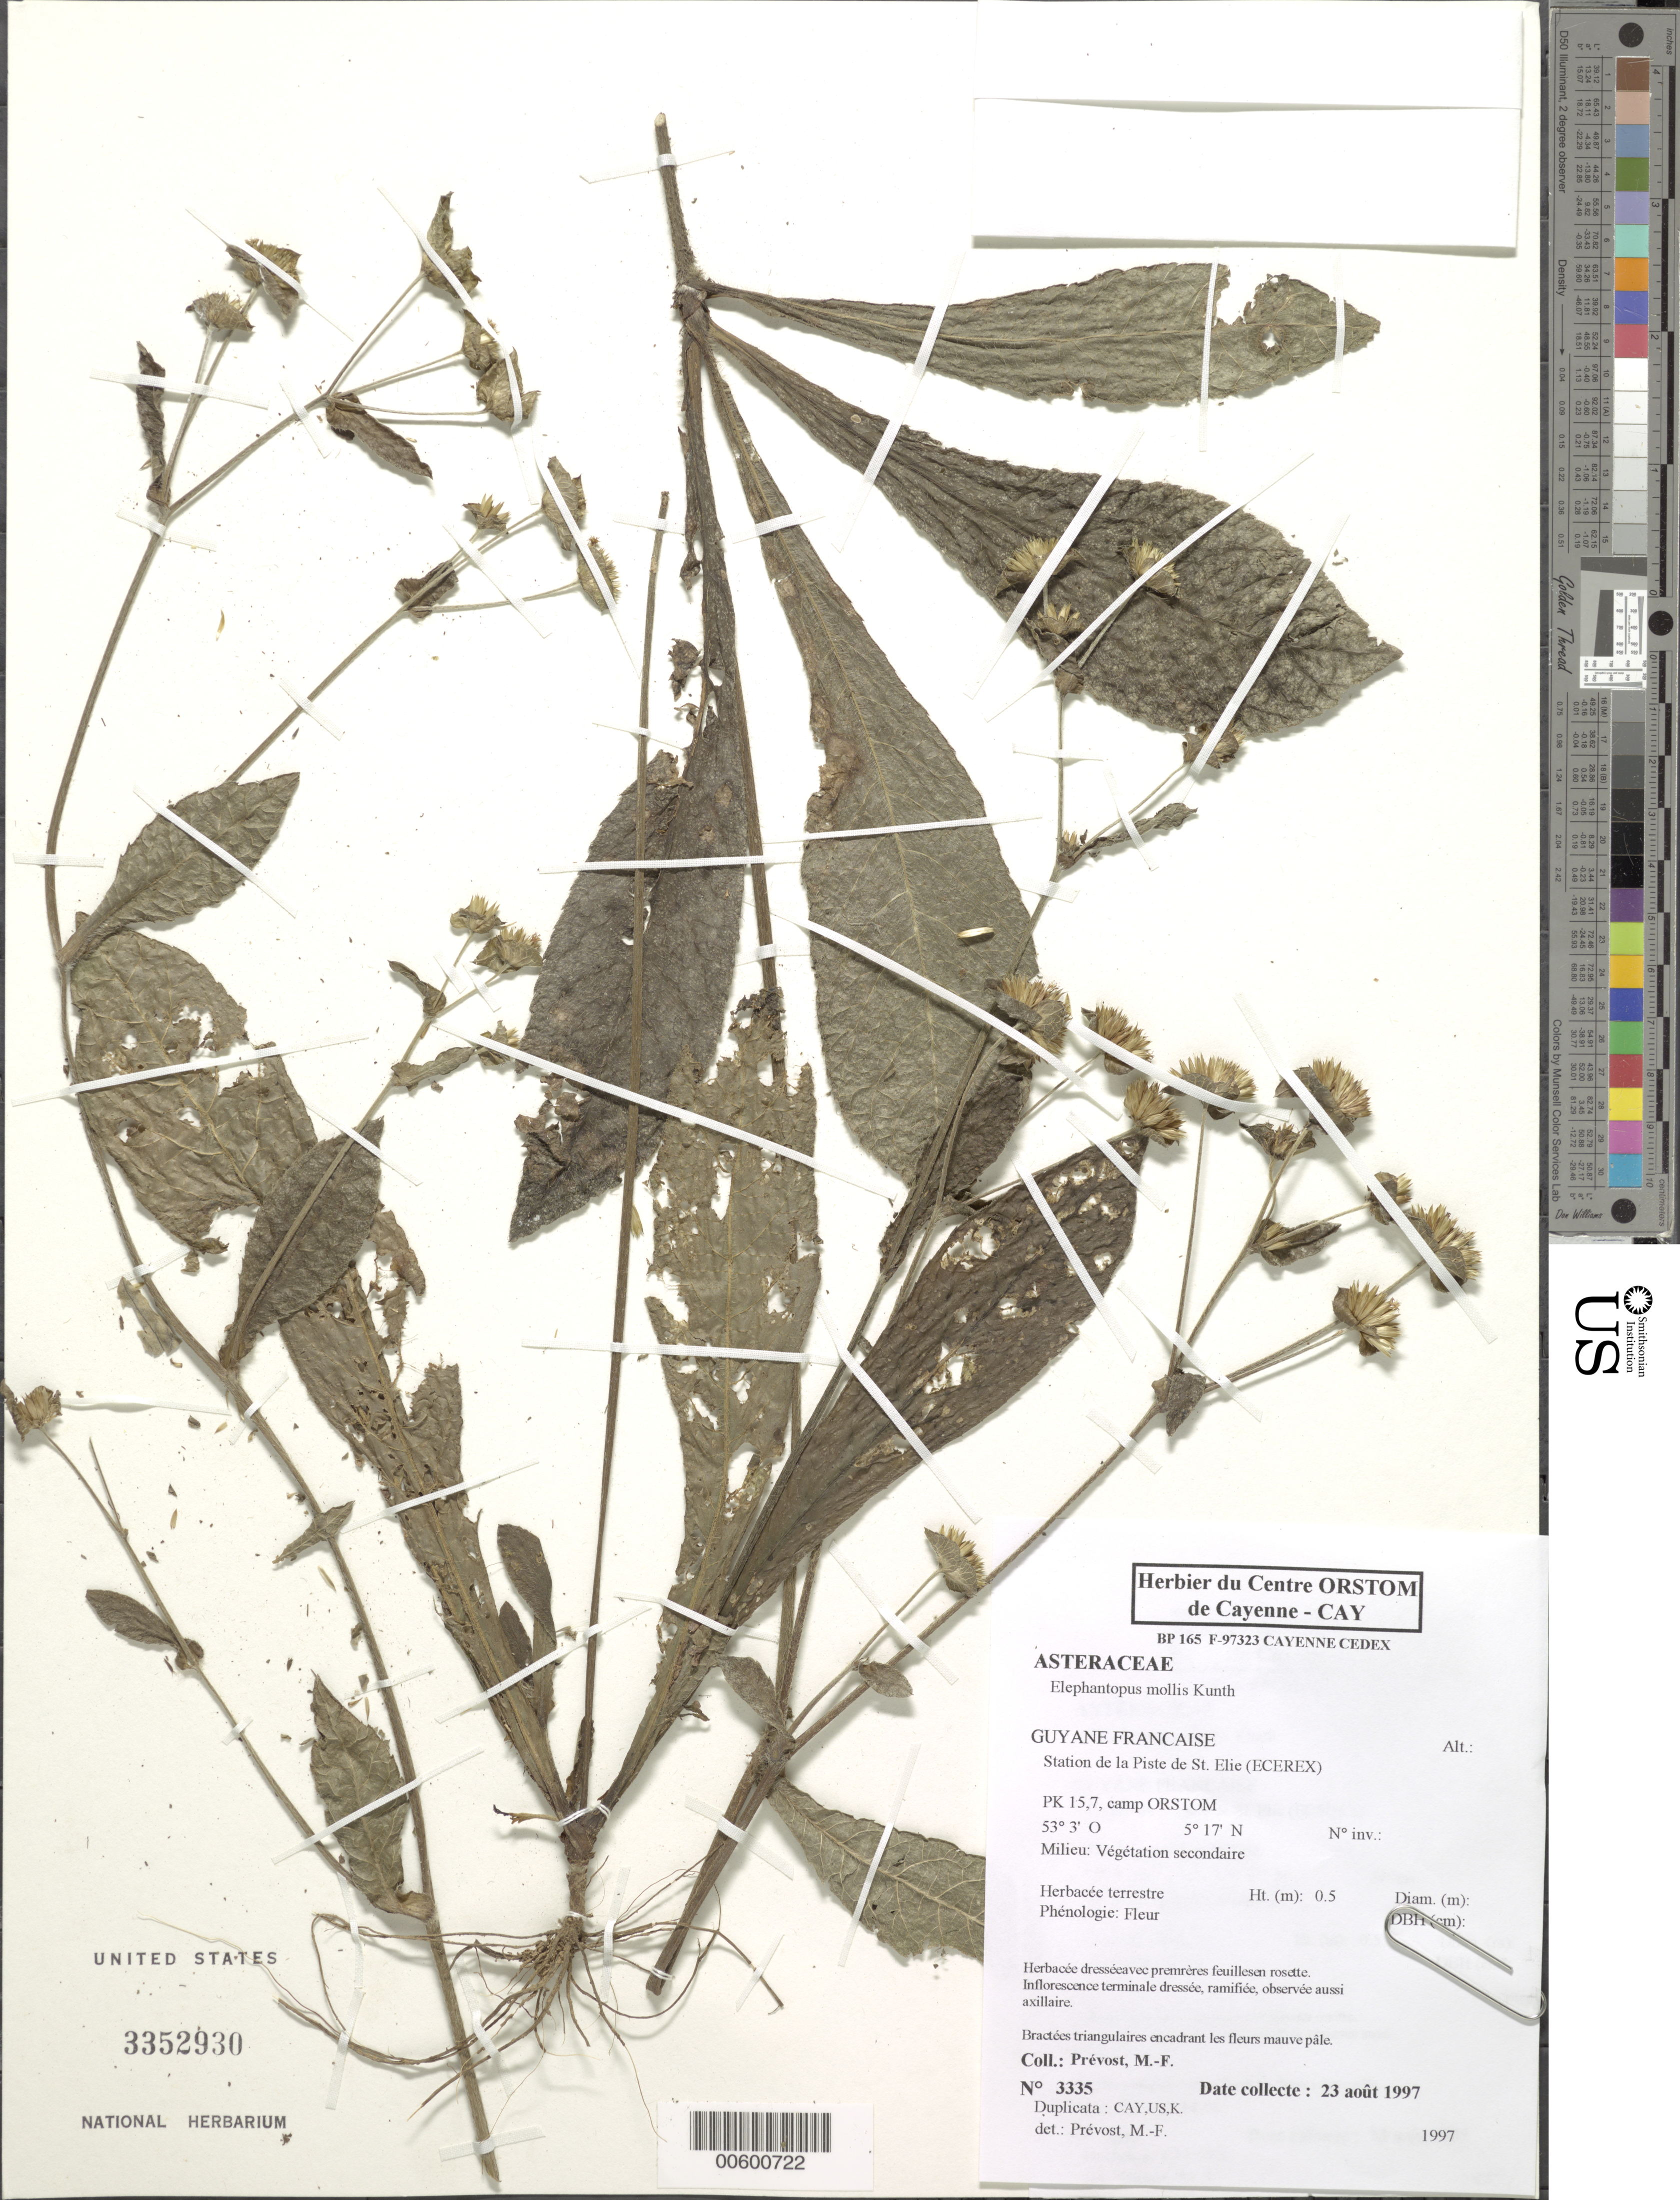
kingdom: Plantae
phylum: Tracheophyta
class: Magnoliopsida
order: Asterales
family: Asteraceae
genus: Elephantopus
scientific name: Elephantopus mollis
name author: Kunth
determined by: Prévost, M.-F.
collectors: M.-F. Prévost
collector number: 3335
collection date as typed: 23-Aug-97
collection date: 1997-08-23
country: French Guiana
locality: Station de la Piste de Saint-Élie (ECEREX)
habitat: Secondary vegetation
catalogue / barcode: US 3352930